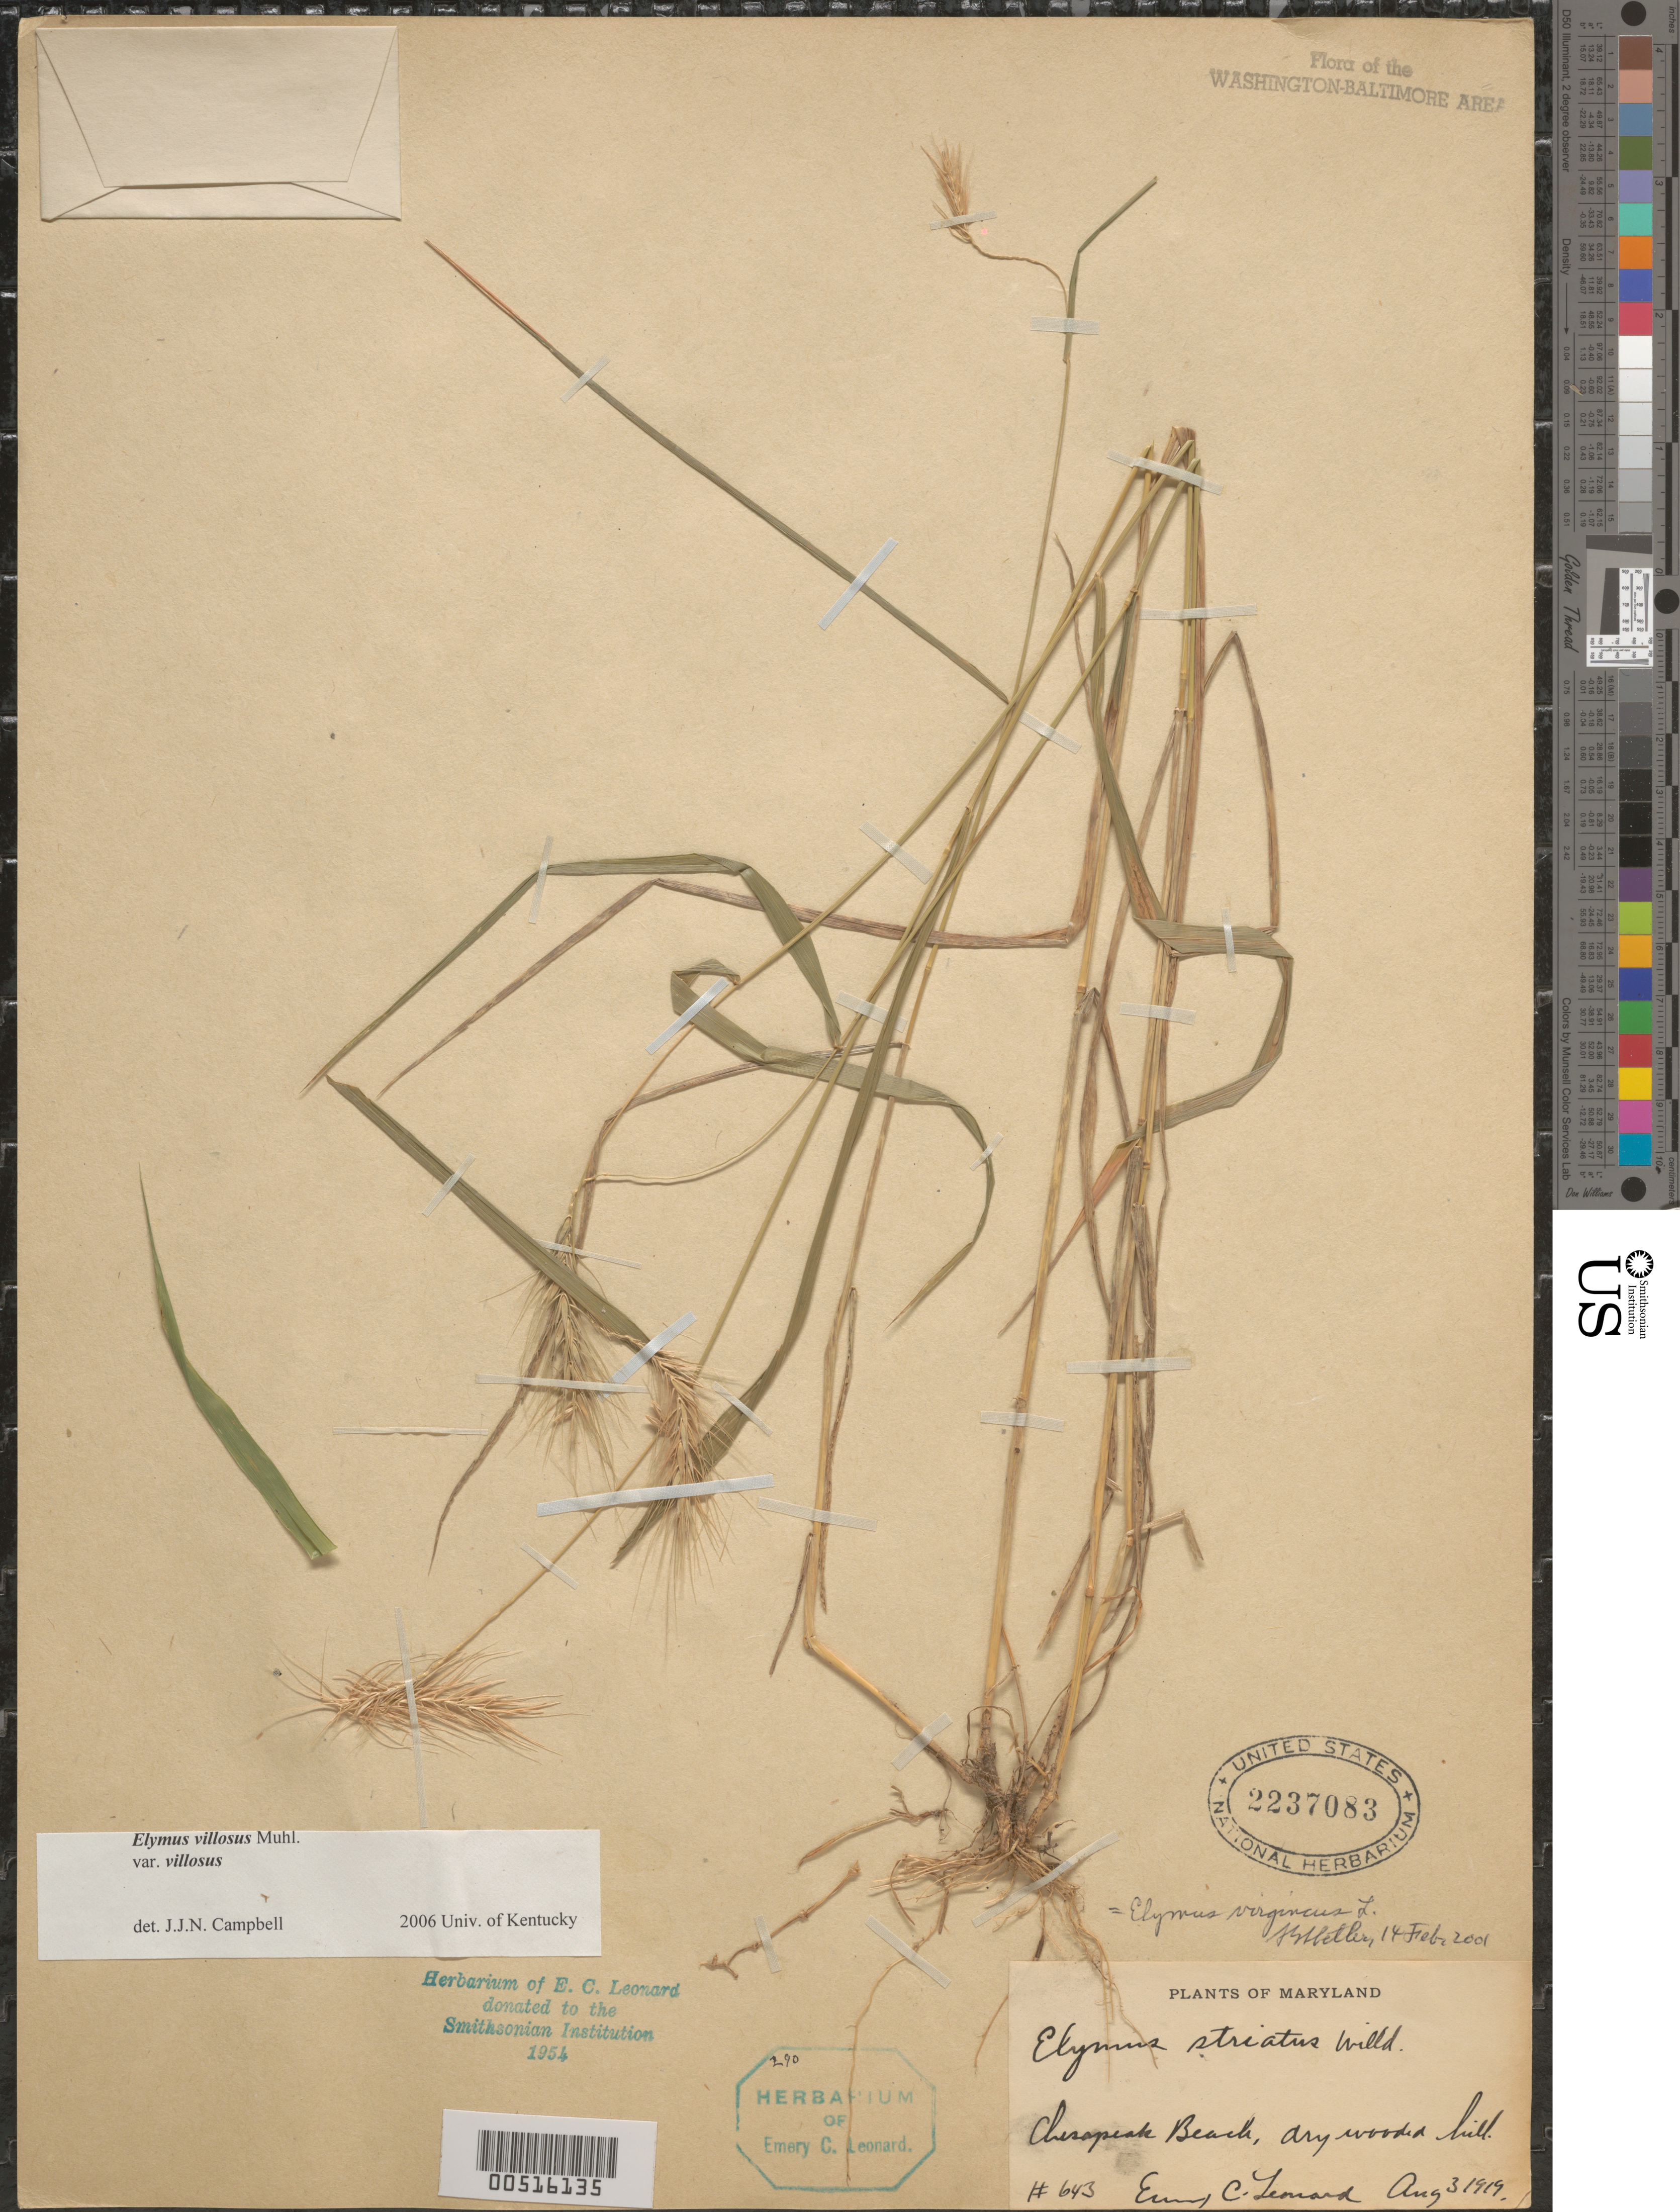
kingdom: Plantae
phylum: Tracheophyta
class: Liliopsida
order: Poales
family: Poaceae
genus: Elymus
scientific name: Elymus villosus var. villosus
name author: Muhl.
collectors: E. C. Leonard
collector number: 643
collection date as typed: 03 Aug 1919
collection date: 1919-08-03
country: United States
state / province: Maryland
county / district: Calvert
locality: Chesapeake Beach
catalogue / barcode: US 2237083